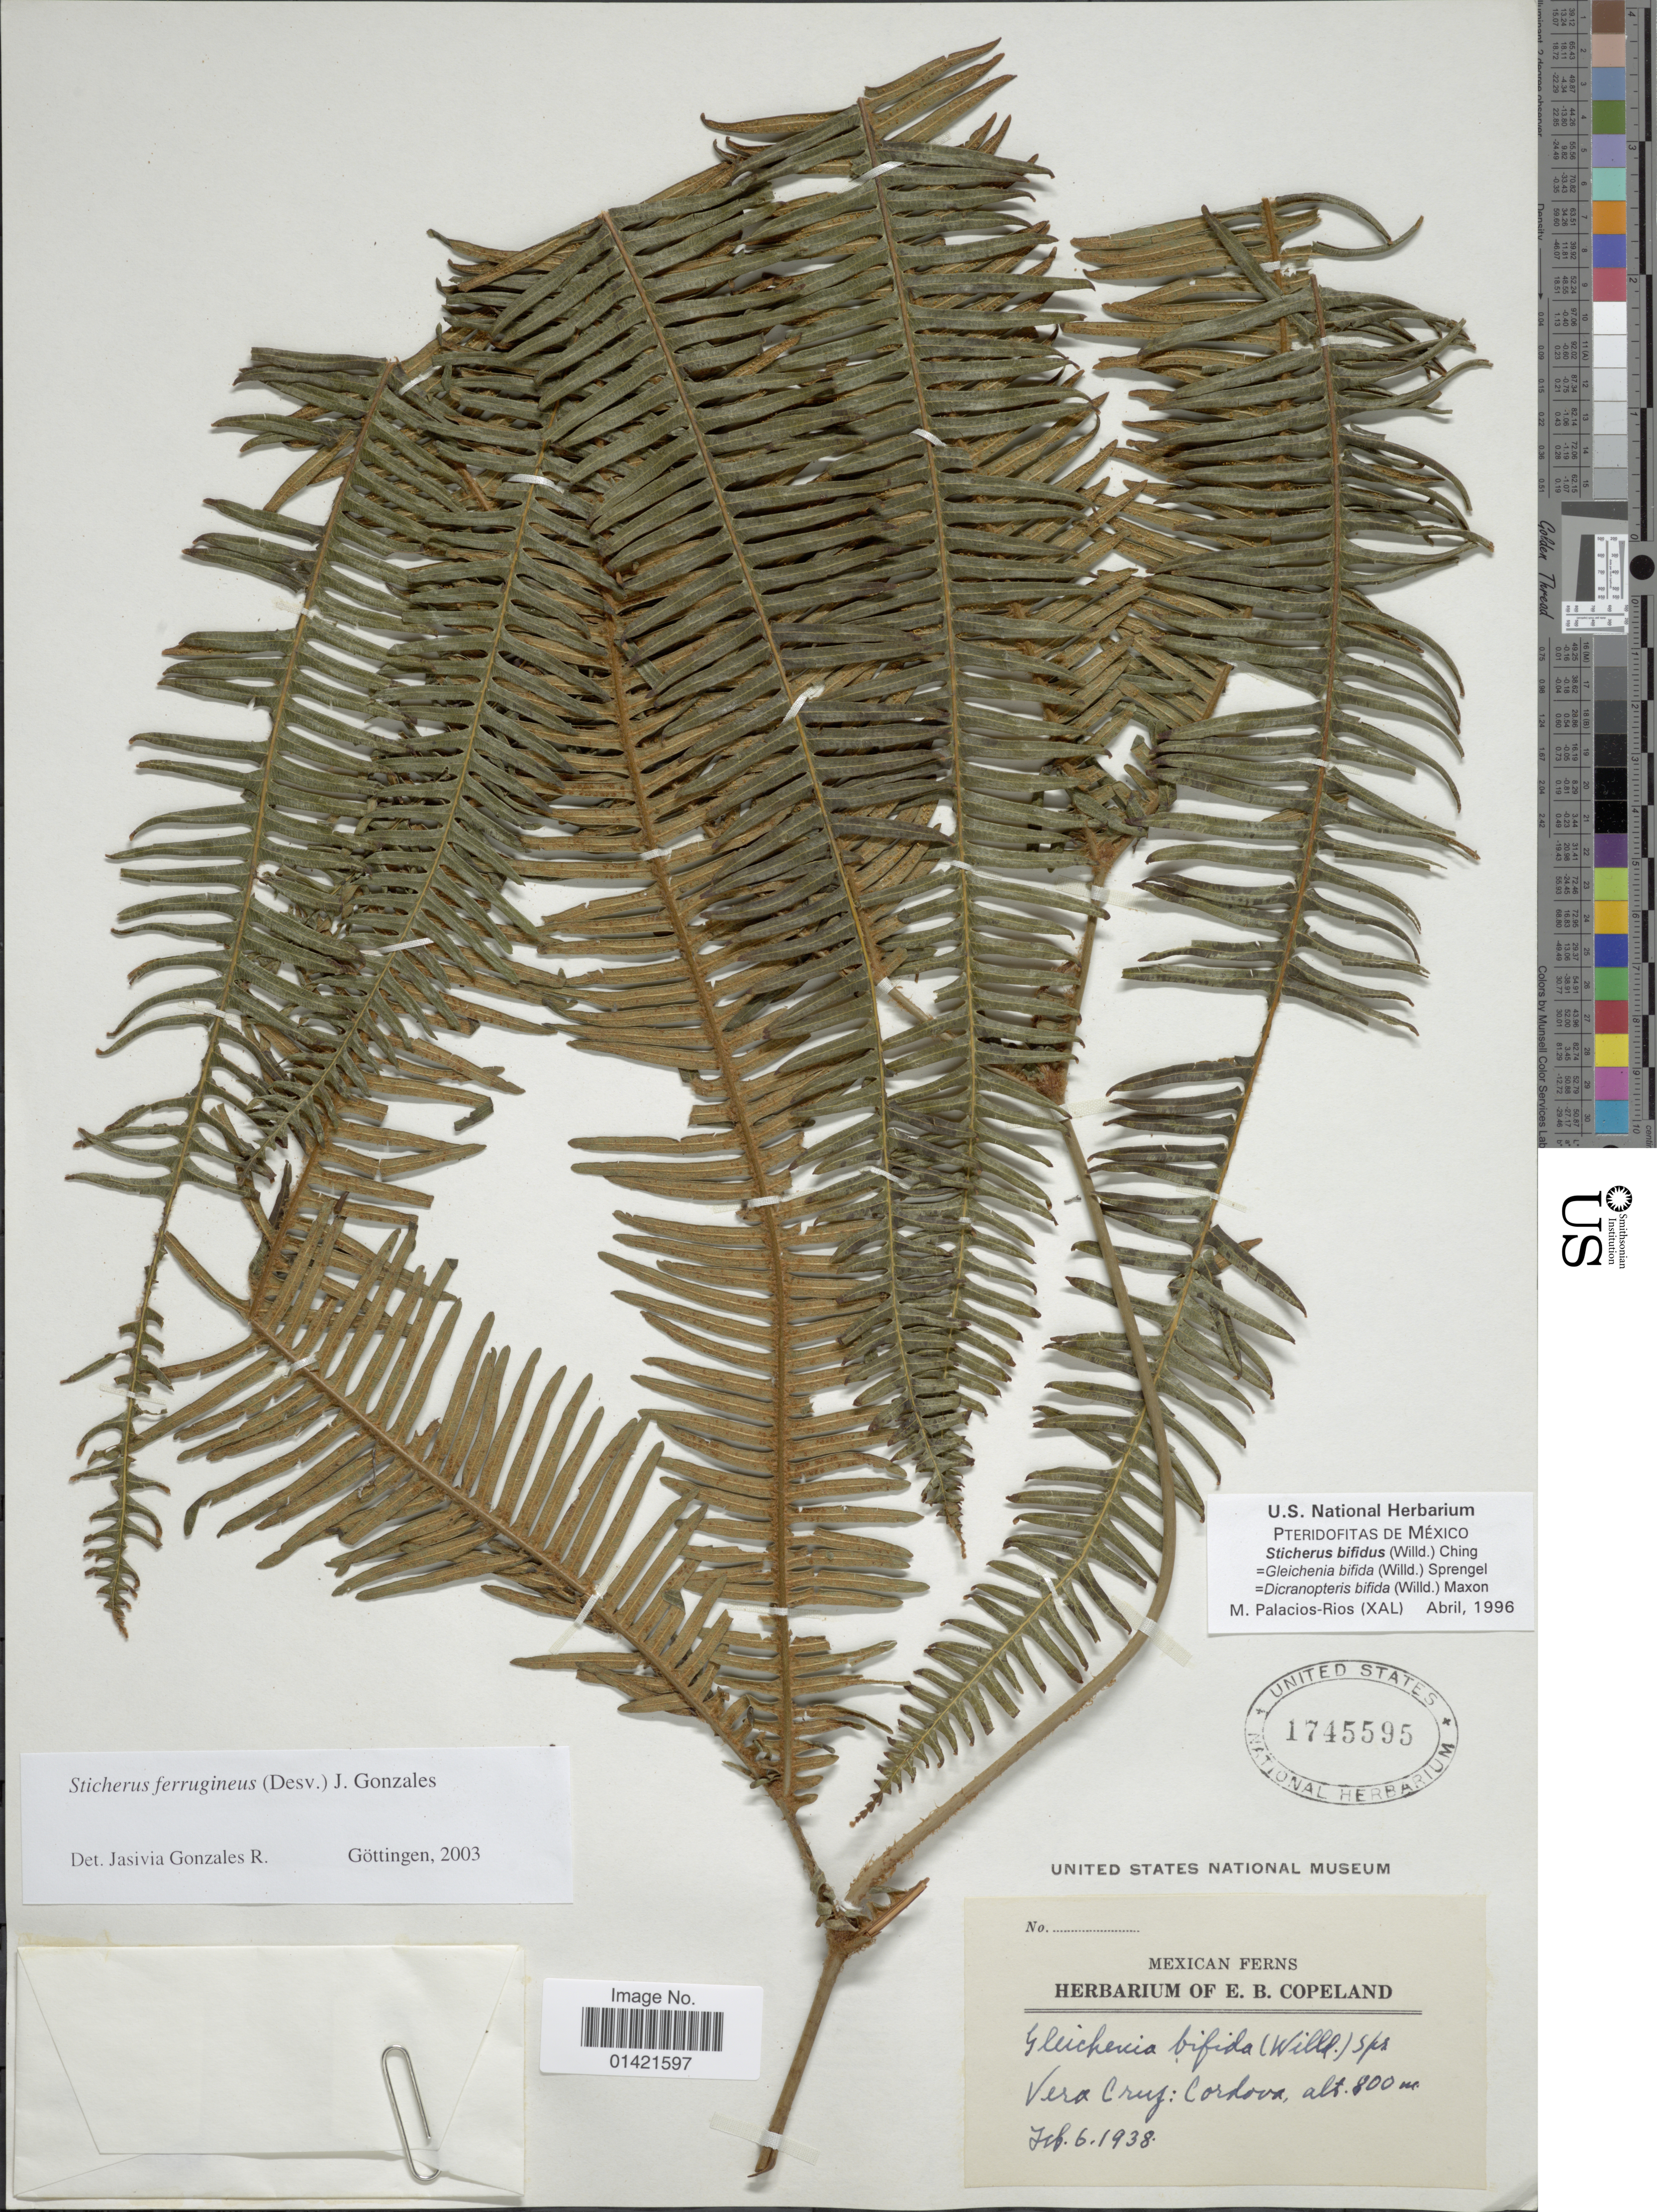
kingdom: Plantae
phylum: Tracheophyta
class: Polypodiopsida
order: Gleicheniales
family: Gleicheniaceae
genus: Sticherus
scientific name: Sticherus ferrugineus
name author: (Desv.) J. Gonzales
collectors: ex herb. E. B. Copeland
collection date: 1938-02-06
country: Mexico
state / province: Veracruz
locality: Vera Cruz: Cordova.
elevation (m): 800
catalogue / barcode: US 1745595